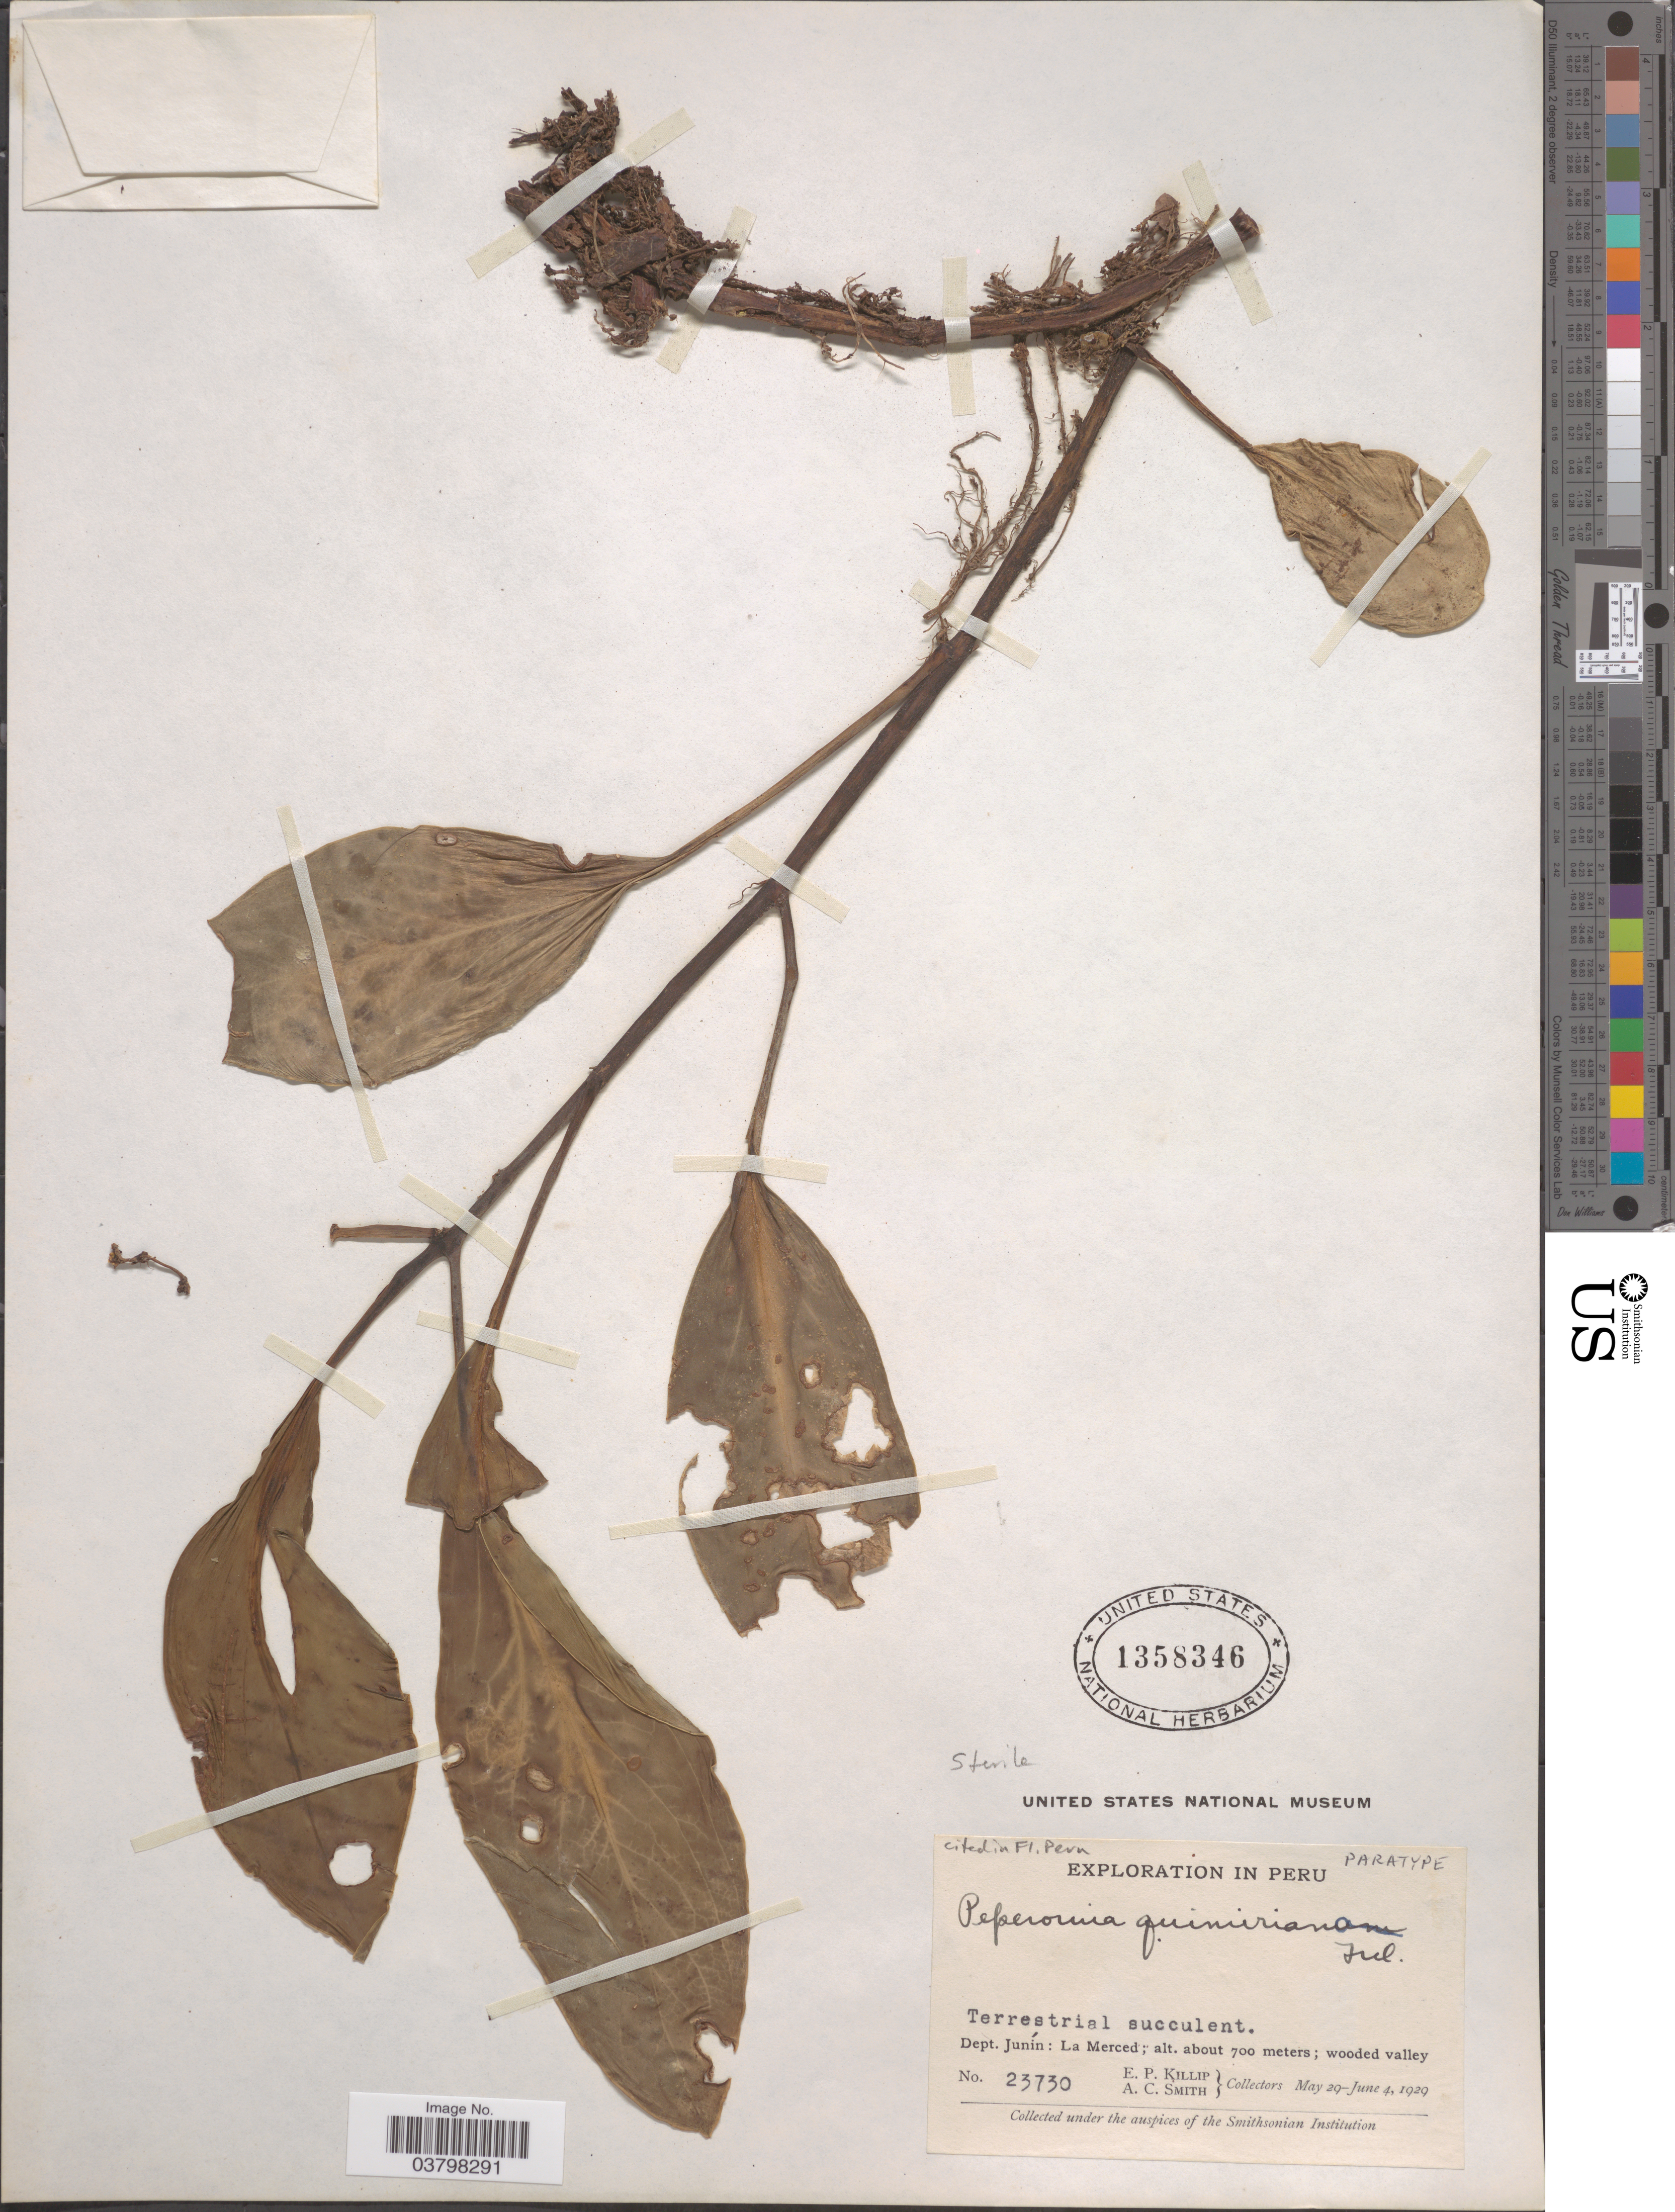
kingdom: Plantae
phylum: Tracheophyta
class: Magnoliopsida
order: Piperales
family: Piperaceae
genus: Peperomia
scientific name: Peperomia quimiriana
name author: Trel. in J.F. Macbr.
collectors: E. P. Killip & A. C. Smith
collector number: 23730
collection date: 1929-05-29/1929-06-04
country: Peru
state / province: Junín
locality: Dept. Junín: La Merced.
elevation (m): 700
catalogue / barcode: US 1358346